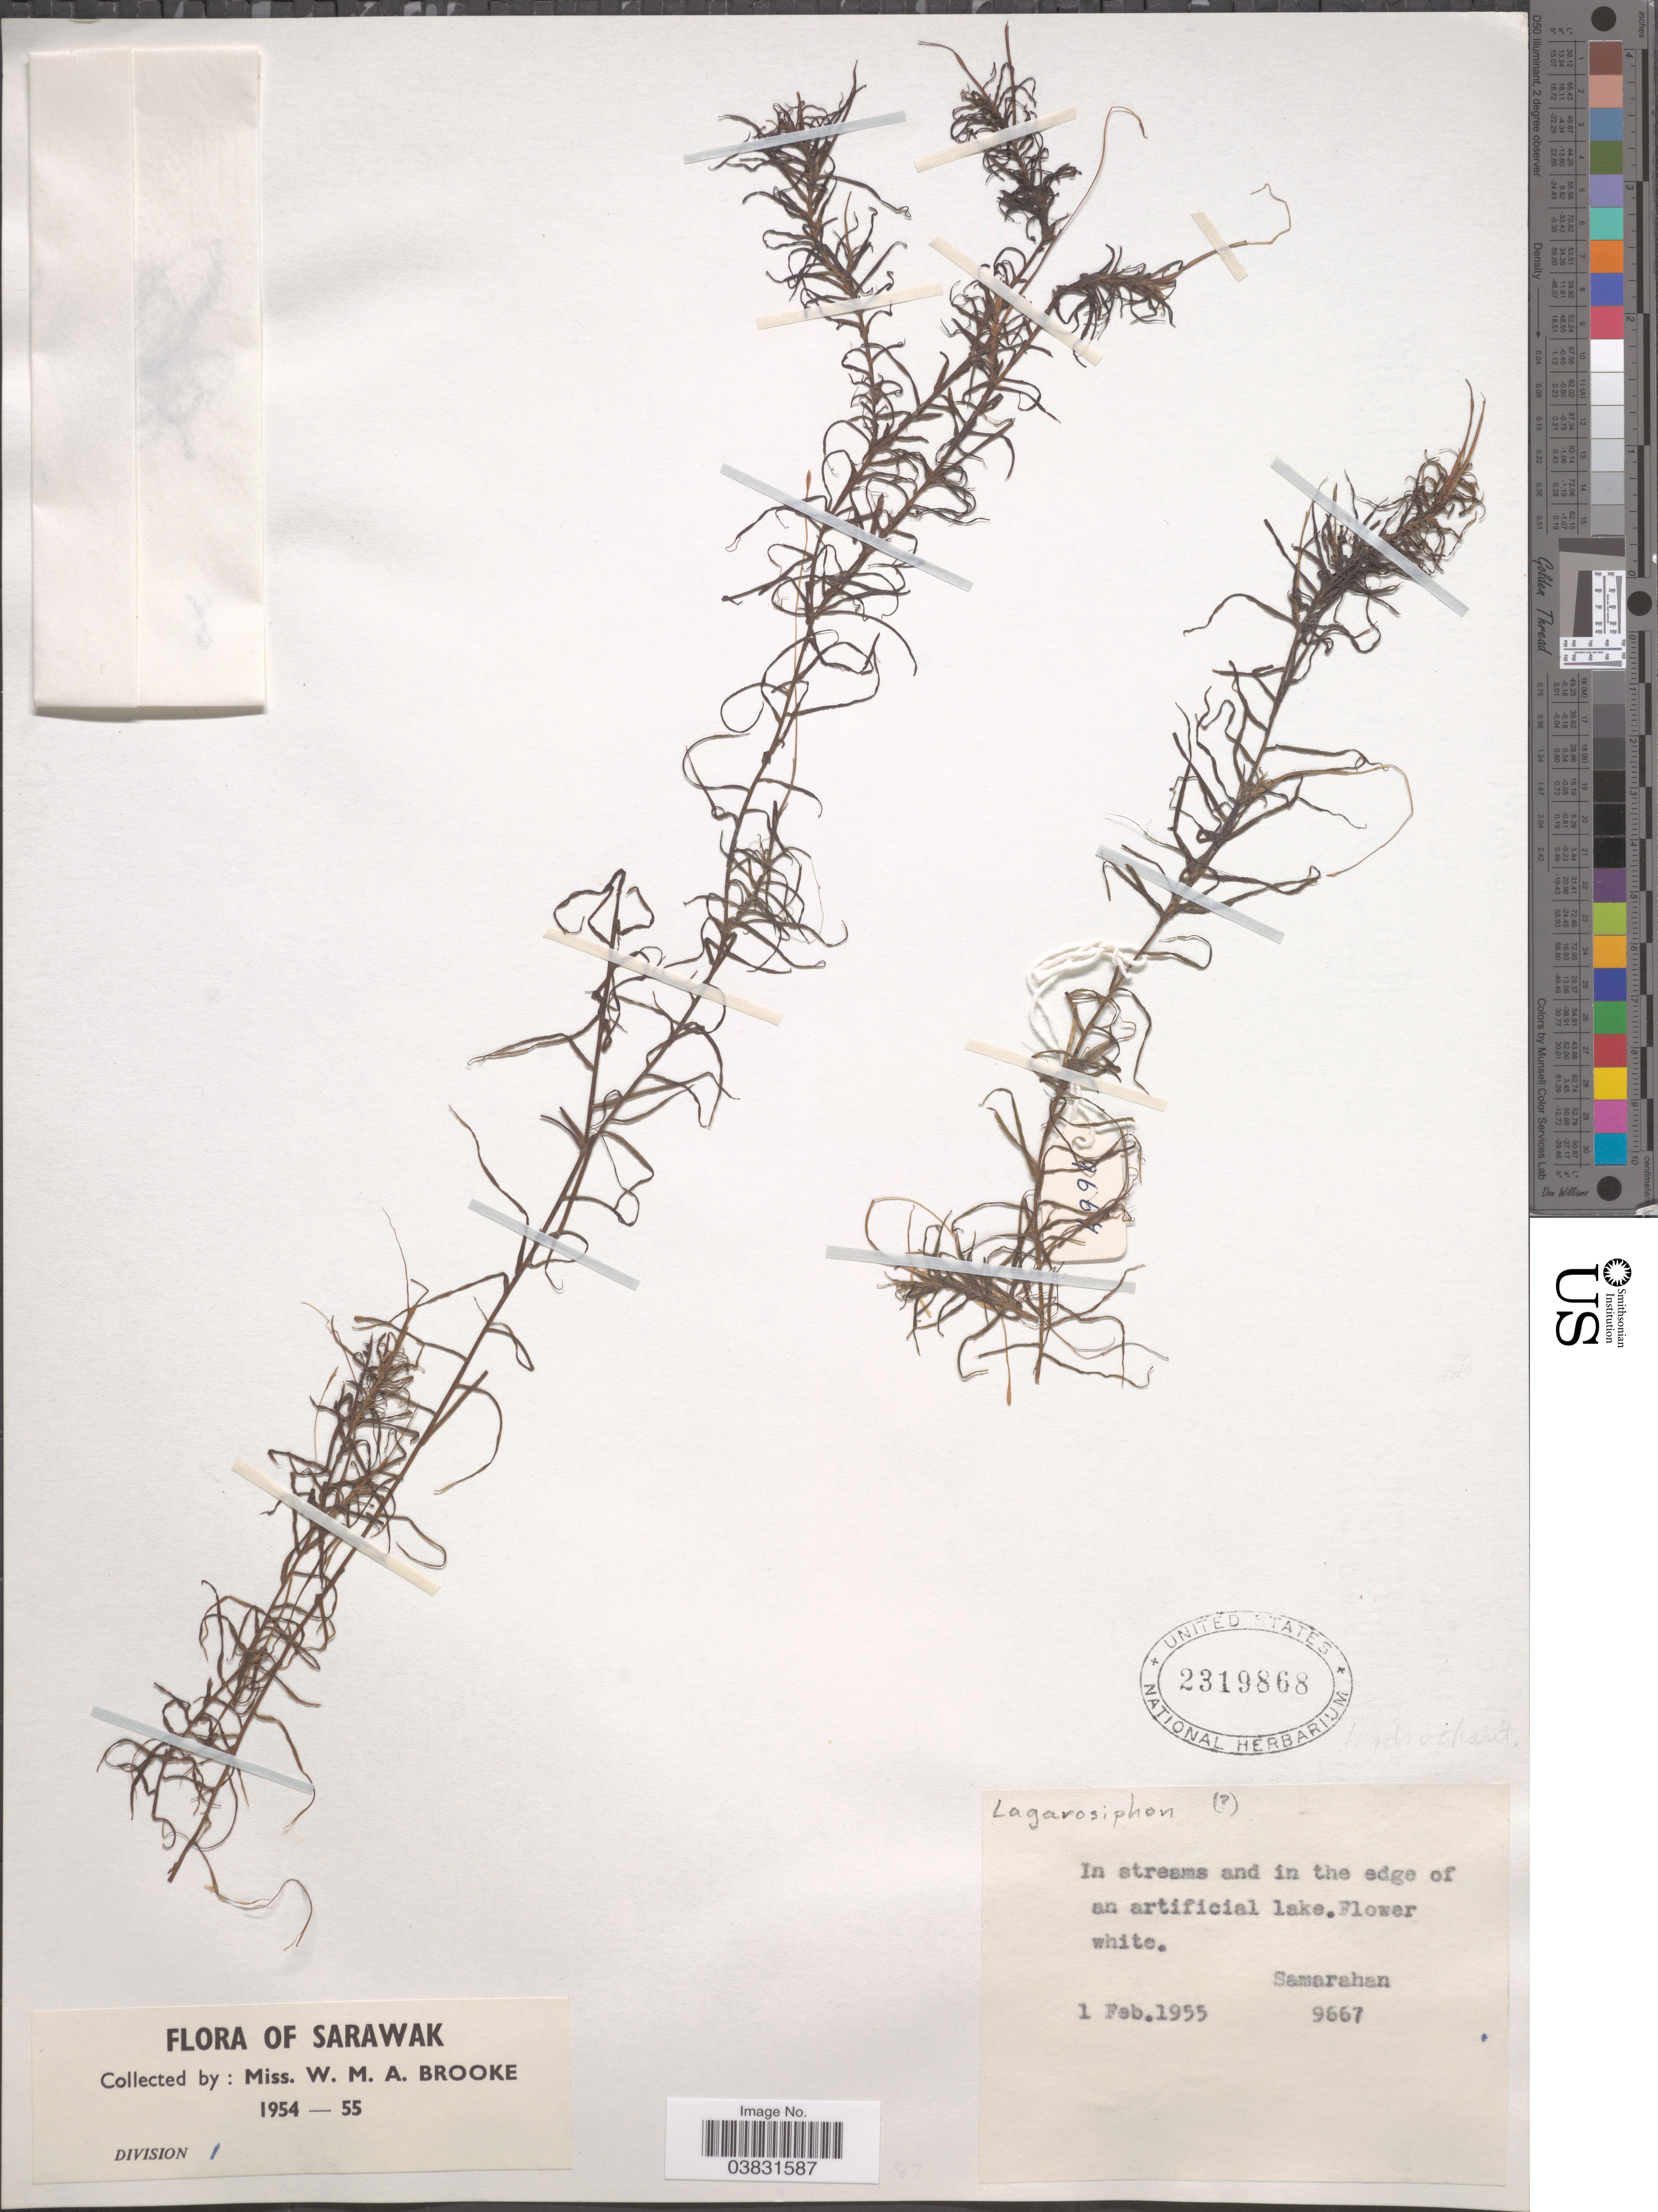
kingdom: Plantae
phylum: Tracheophyta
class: Liliopsida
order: Alismatales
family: Hydrocharitaceae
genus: Lagarosiphon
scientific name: Lagarosiphon sp.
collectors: W. Brooke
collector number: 9667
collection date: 1955-02-01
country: Malaysia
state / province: Sarawak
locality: Samarahan.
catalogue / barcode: US 2319868